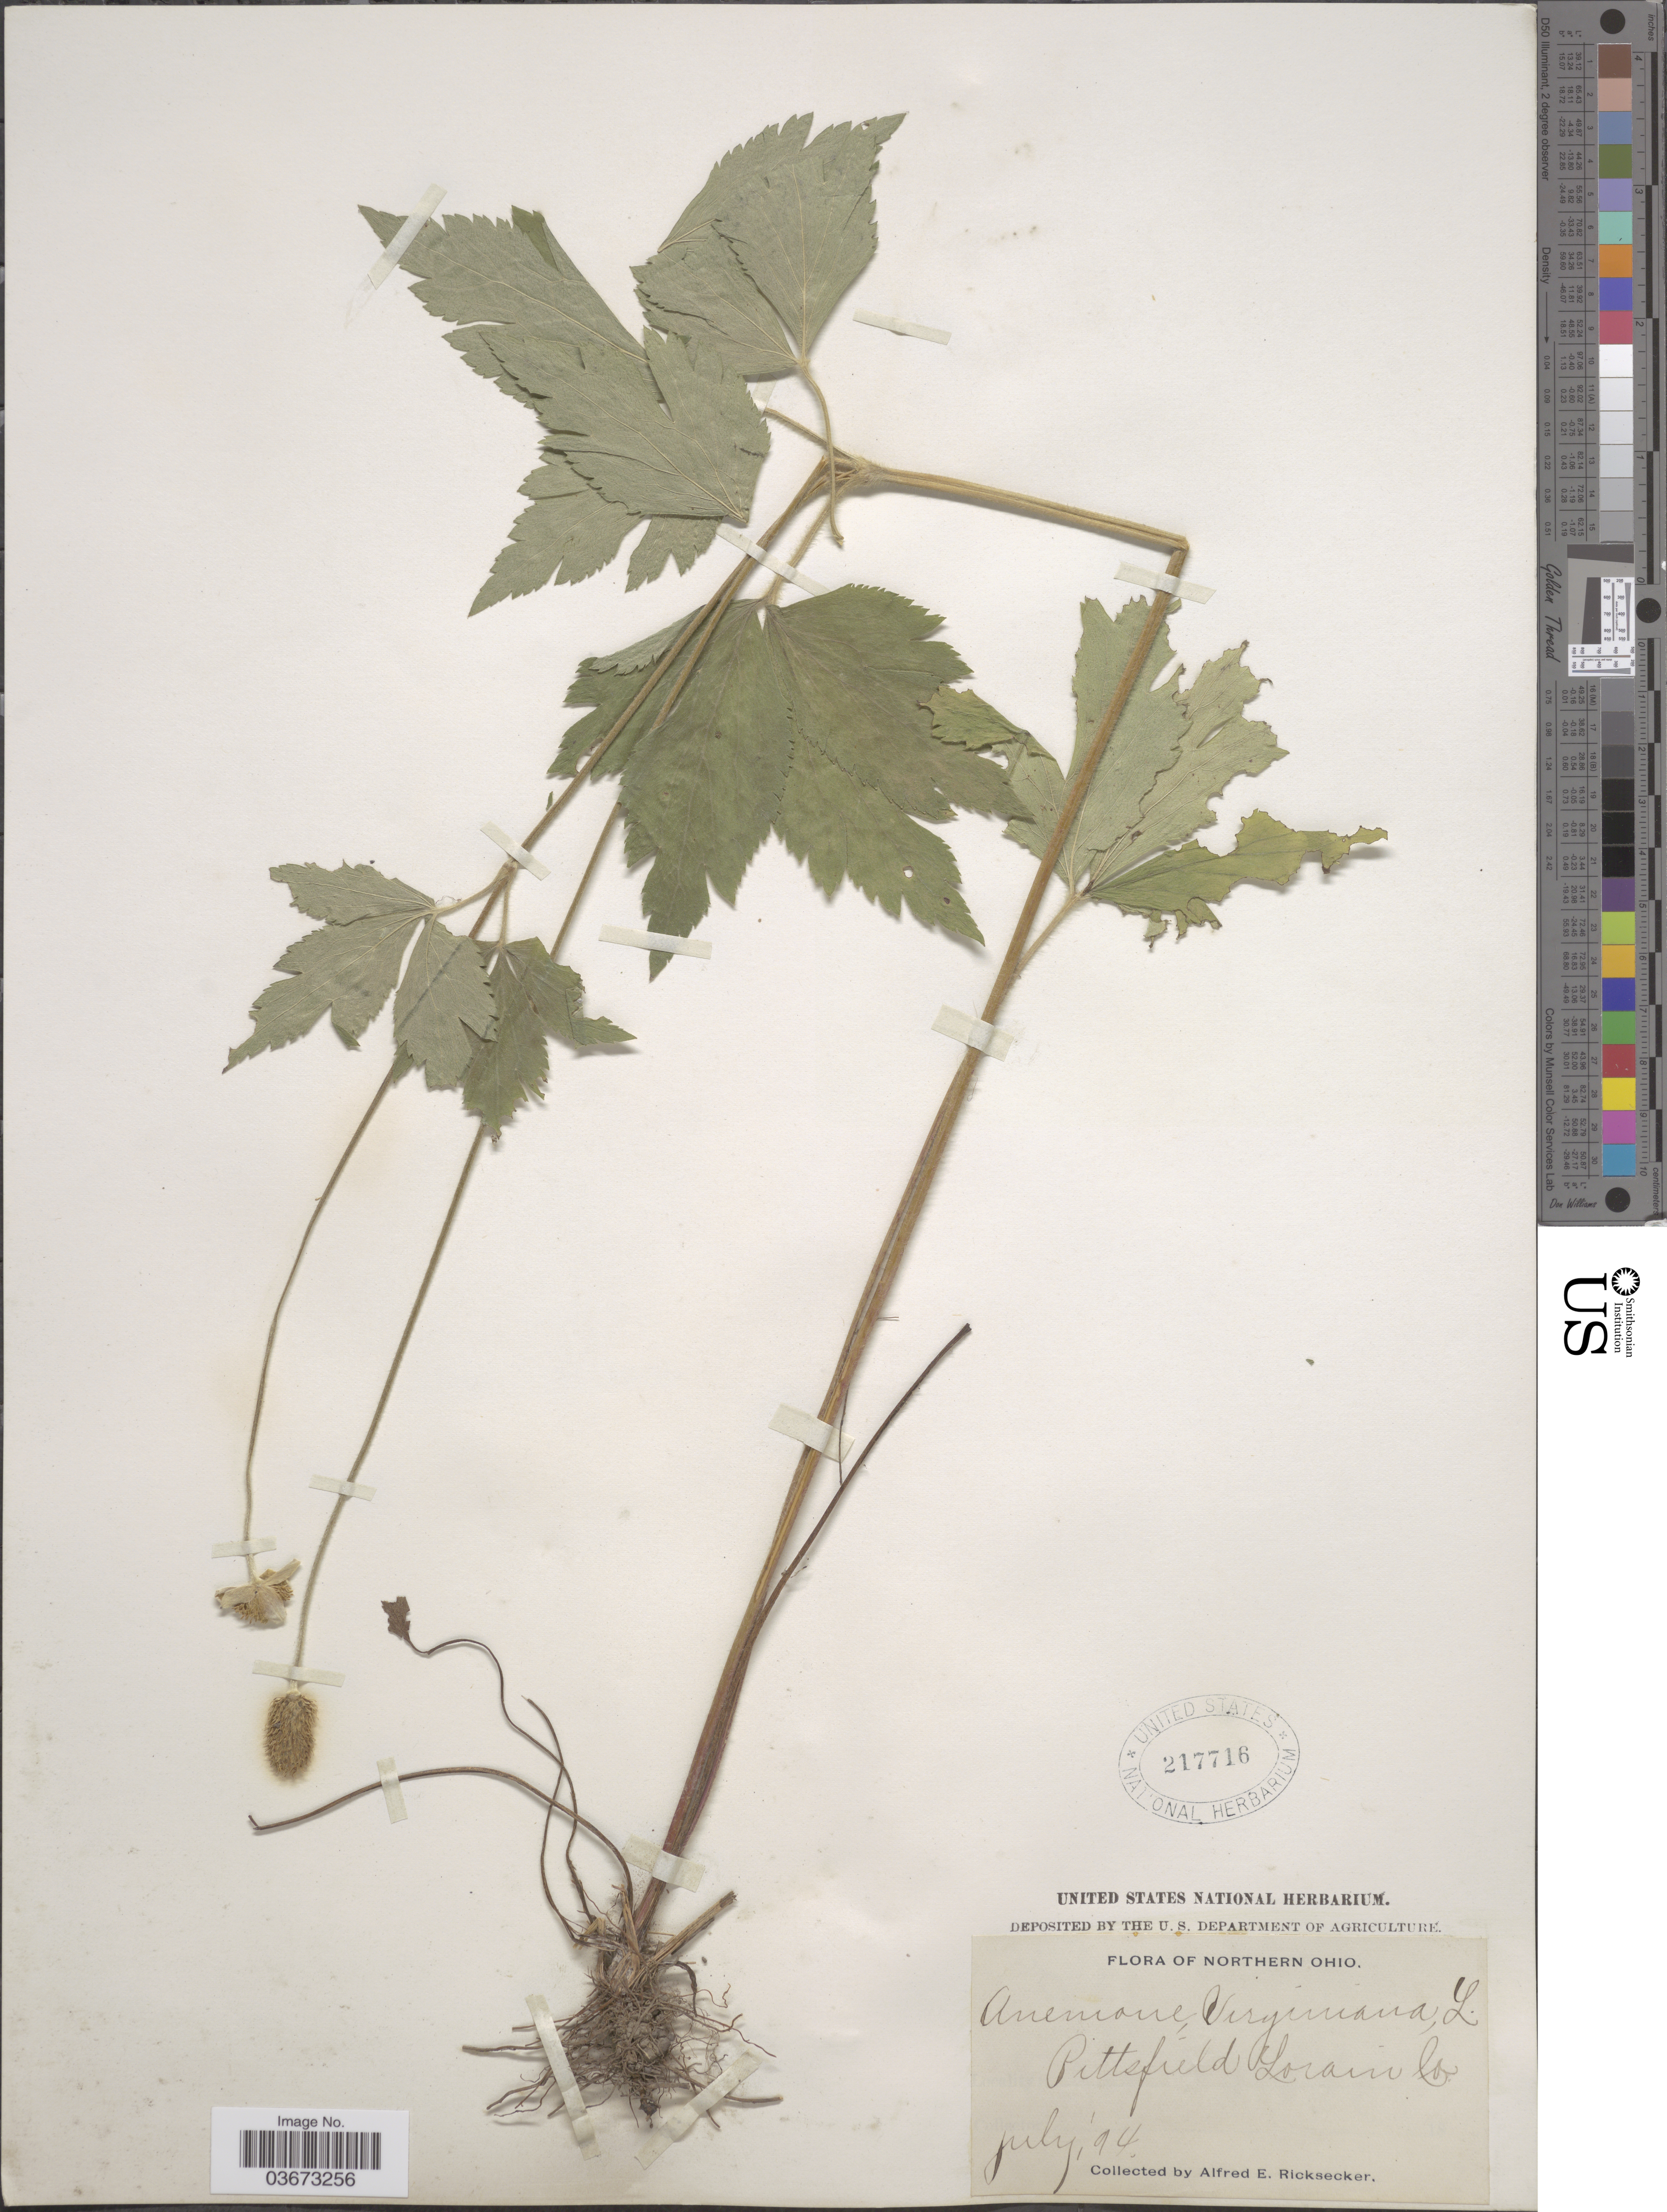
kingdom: Plantae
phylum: Tracheophyta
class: Magnoliopsida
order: Ranunculales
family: Ranunculaceae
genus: Anemone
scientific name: Anemone virginiana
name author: L.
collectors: A. E. Ricksecker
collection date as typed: Transcribed d/m/y: /7/94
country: United States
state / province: Ohio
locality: Northern Ohio. Pittsfield. Lorain Co.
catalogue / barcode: US 217716